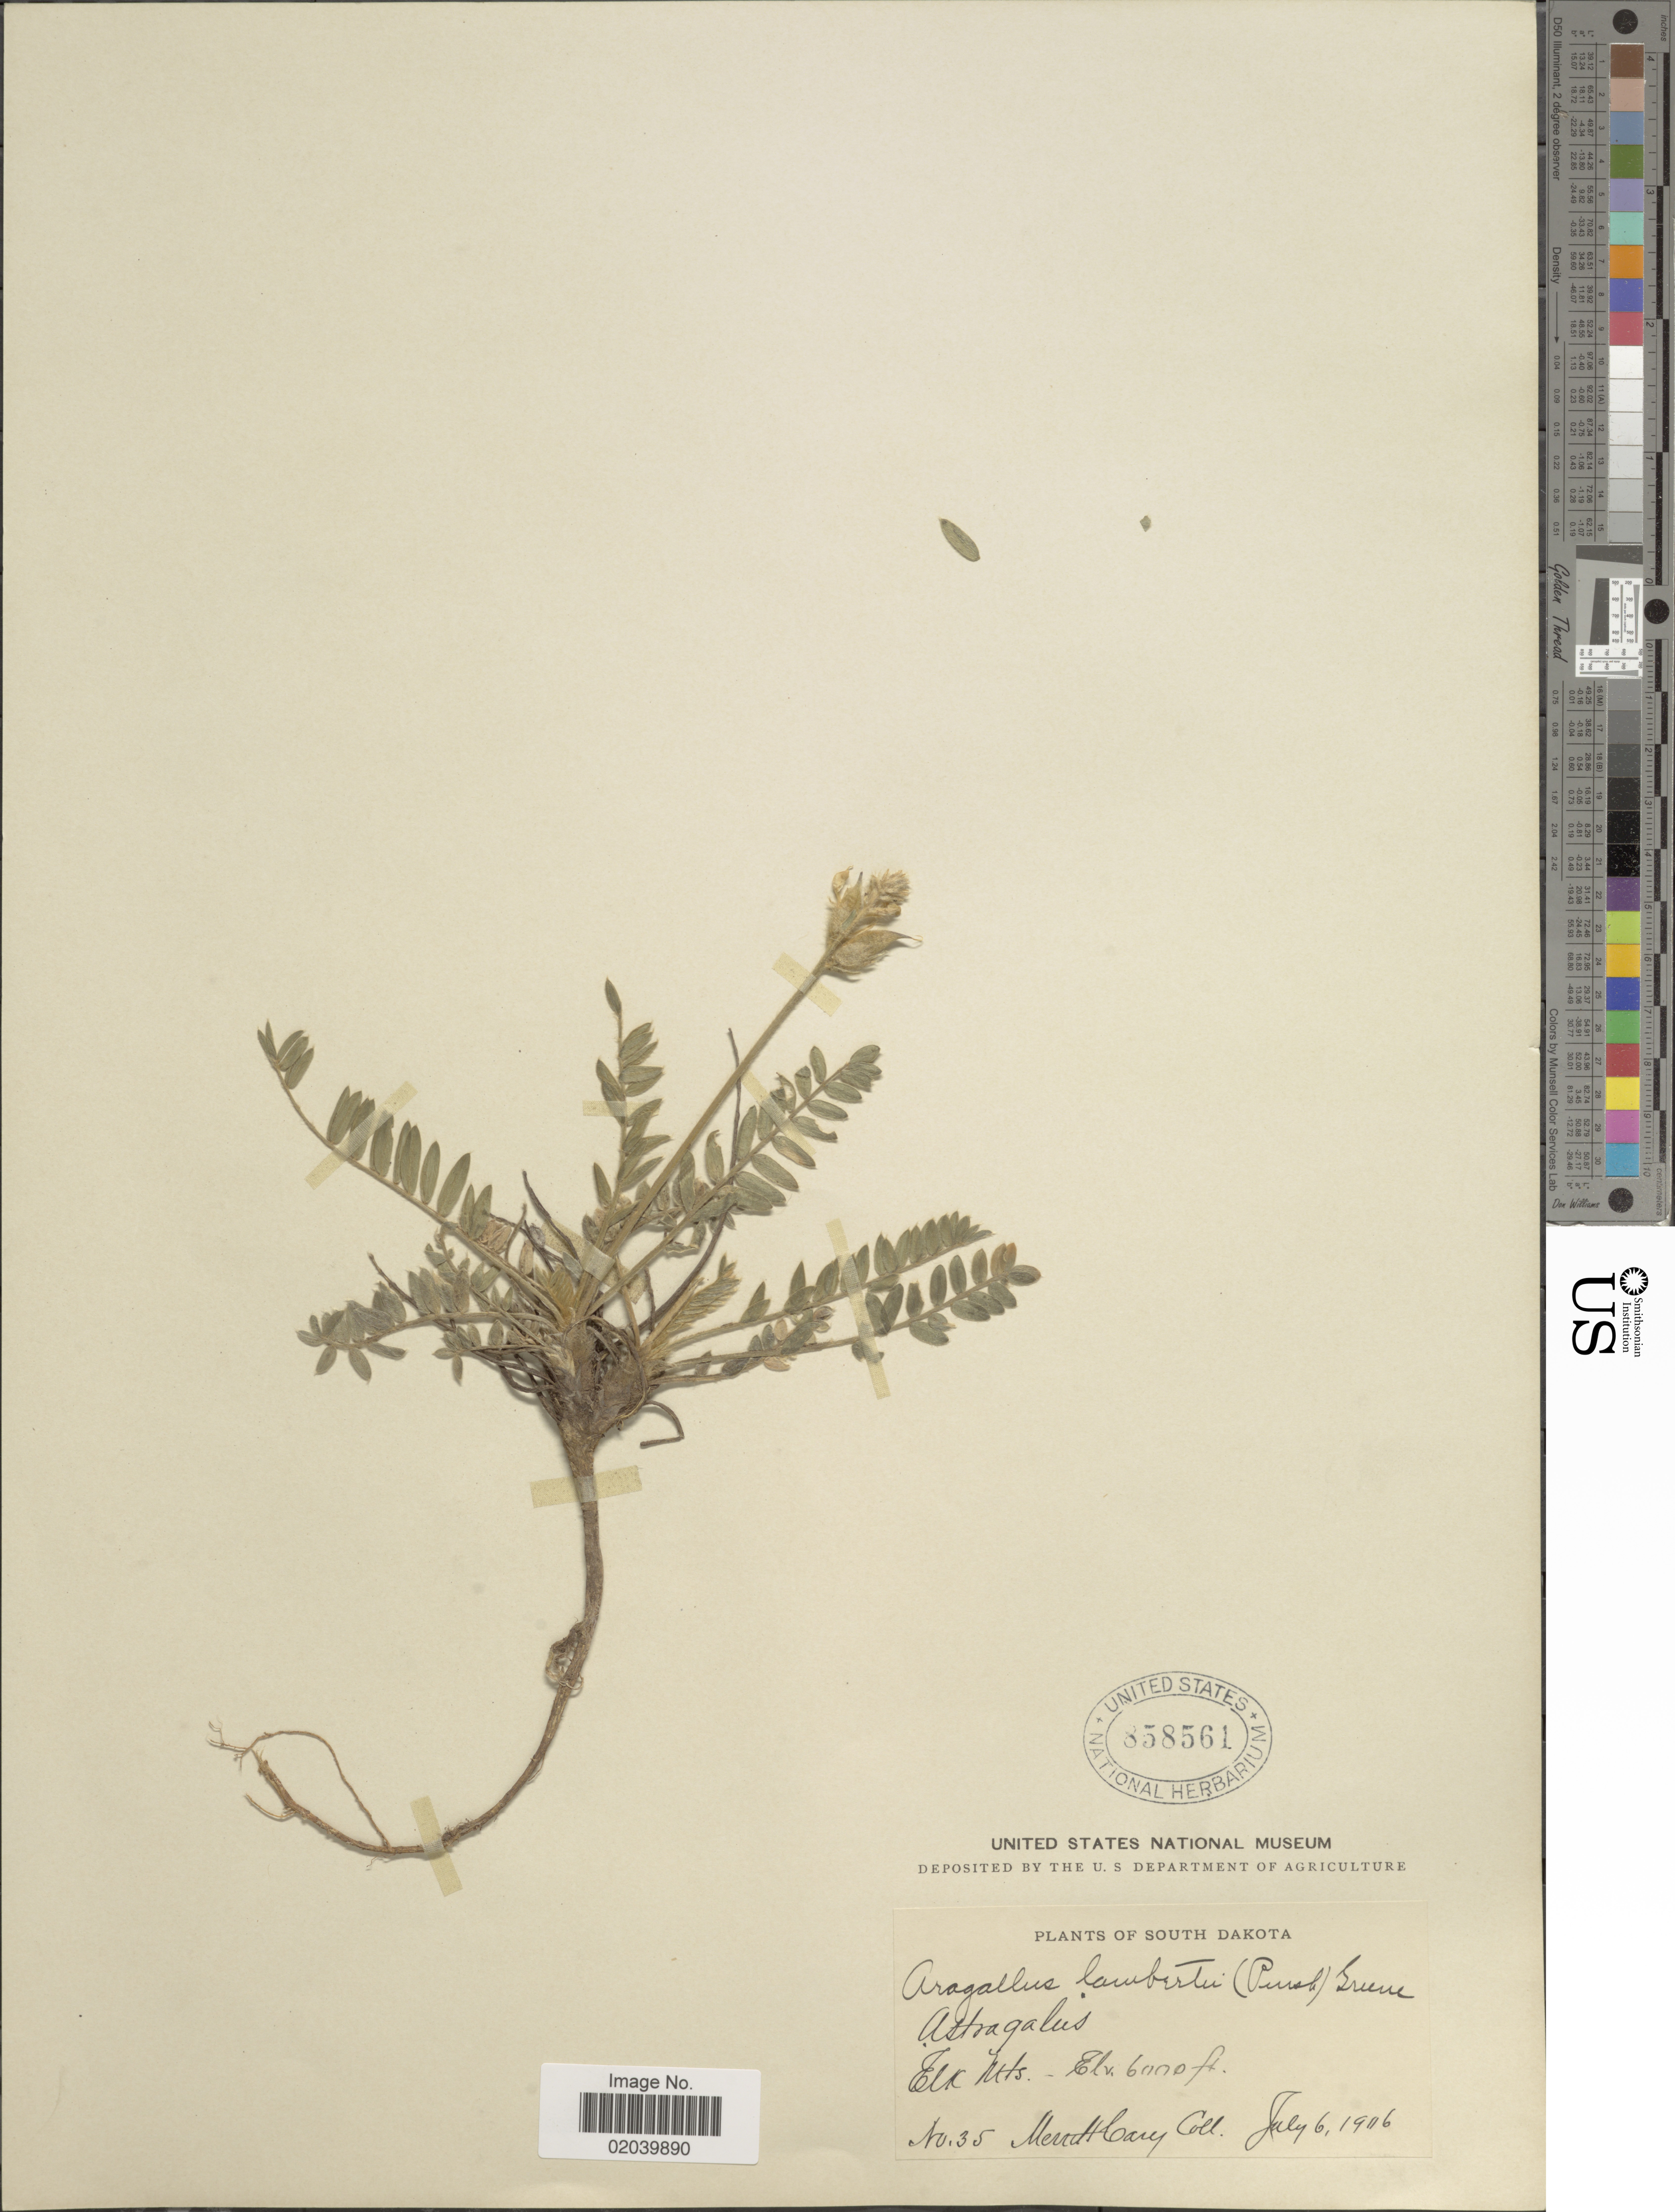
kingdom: Plantae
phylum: Tracheophyta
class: Magnoliopsida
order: Fabales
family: Fabaceae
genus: Oxytropis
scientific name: Oxytropis lambertii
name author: Pursh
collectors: M. Cary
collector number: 35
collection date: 1906-07-06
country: United States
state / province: South Dakota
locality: Elk Mts.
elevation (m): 1829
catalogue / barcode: US 858561